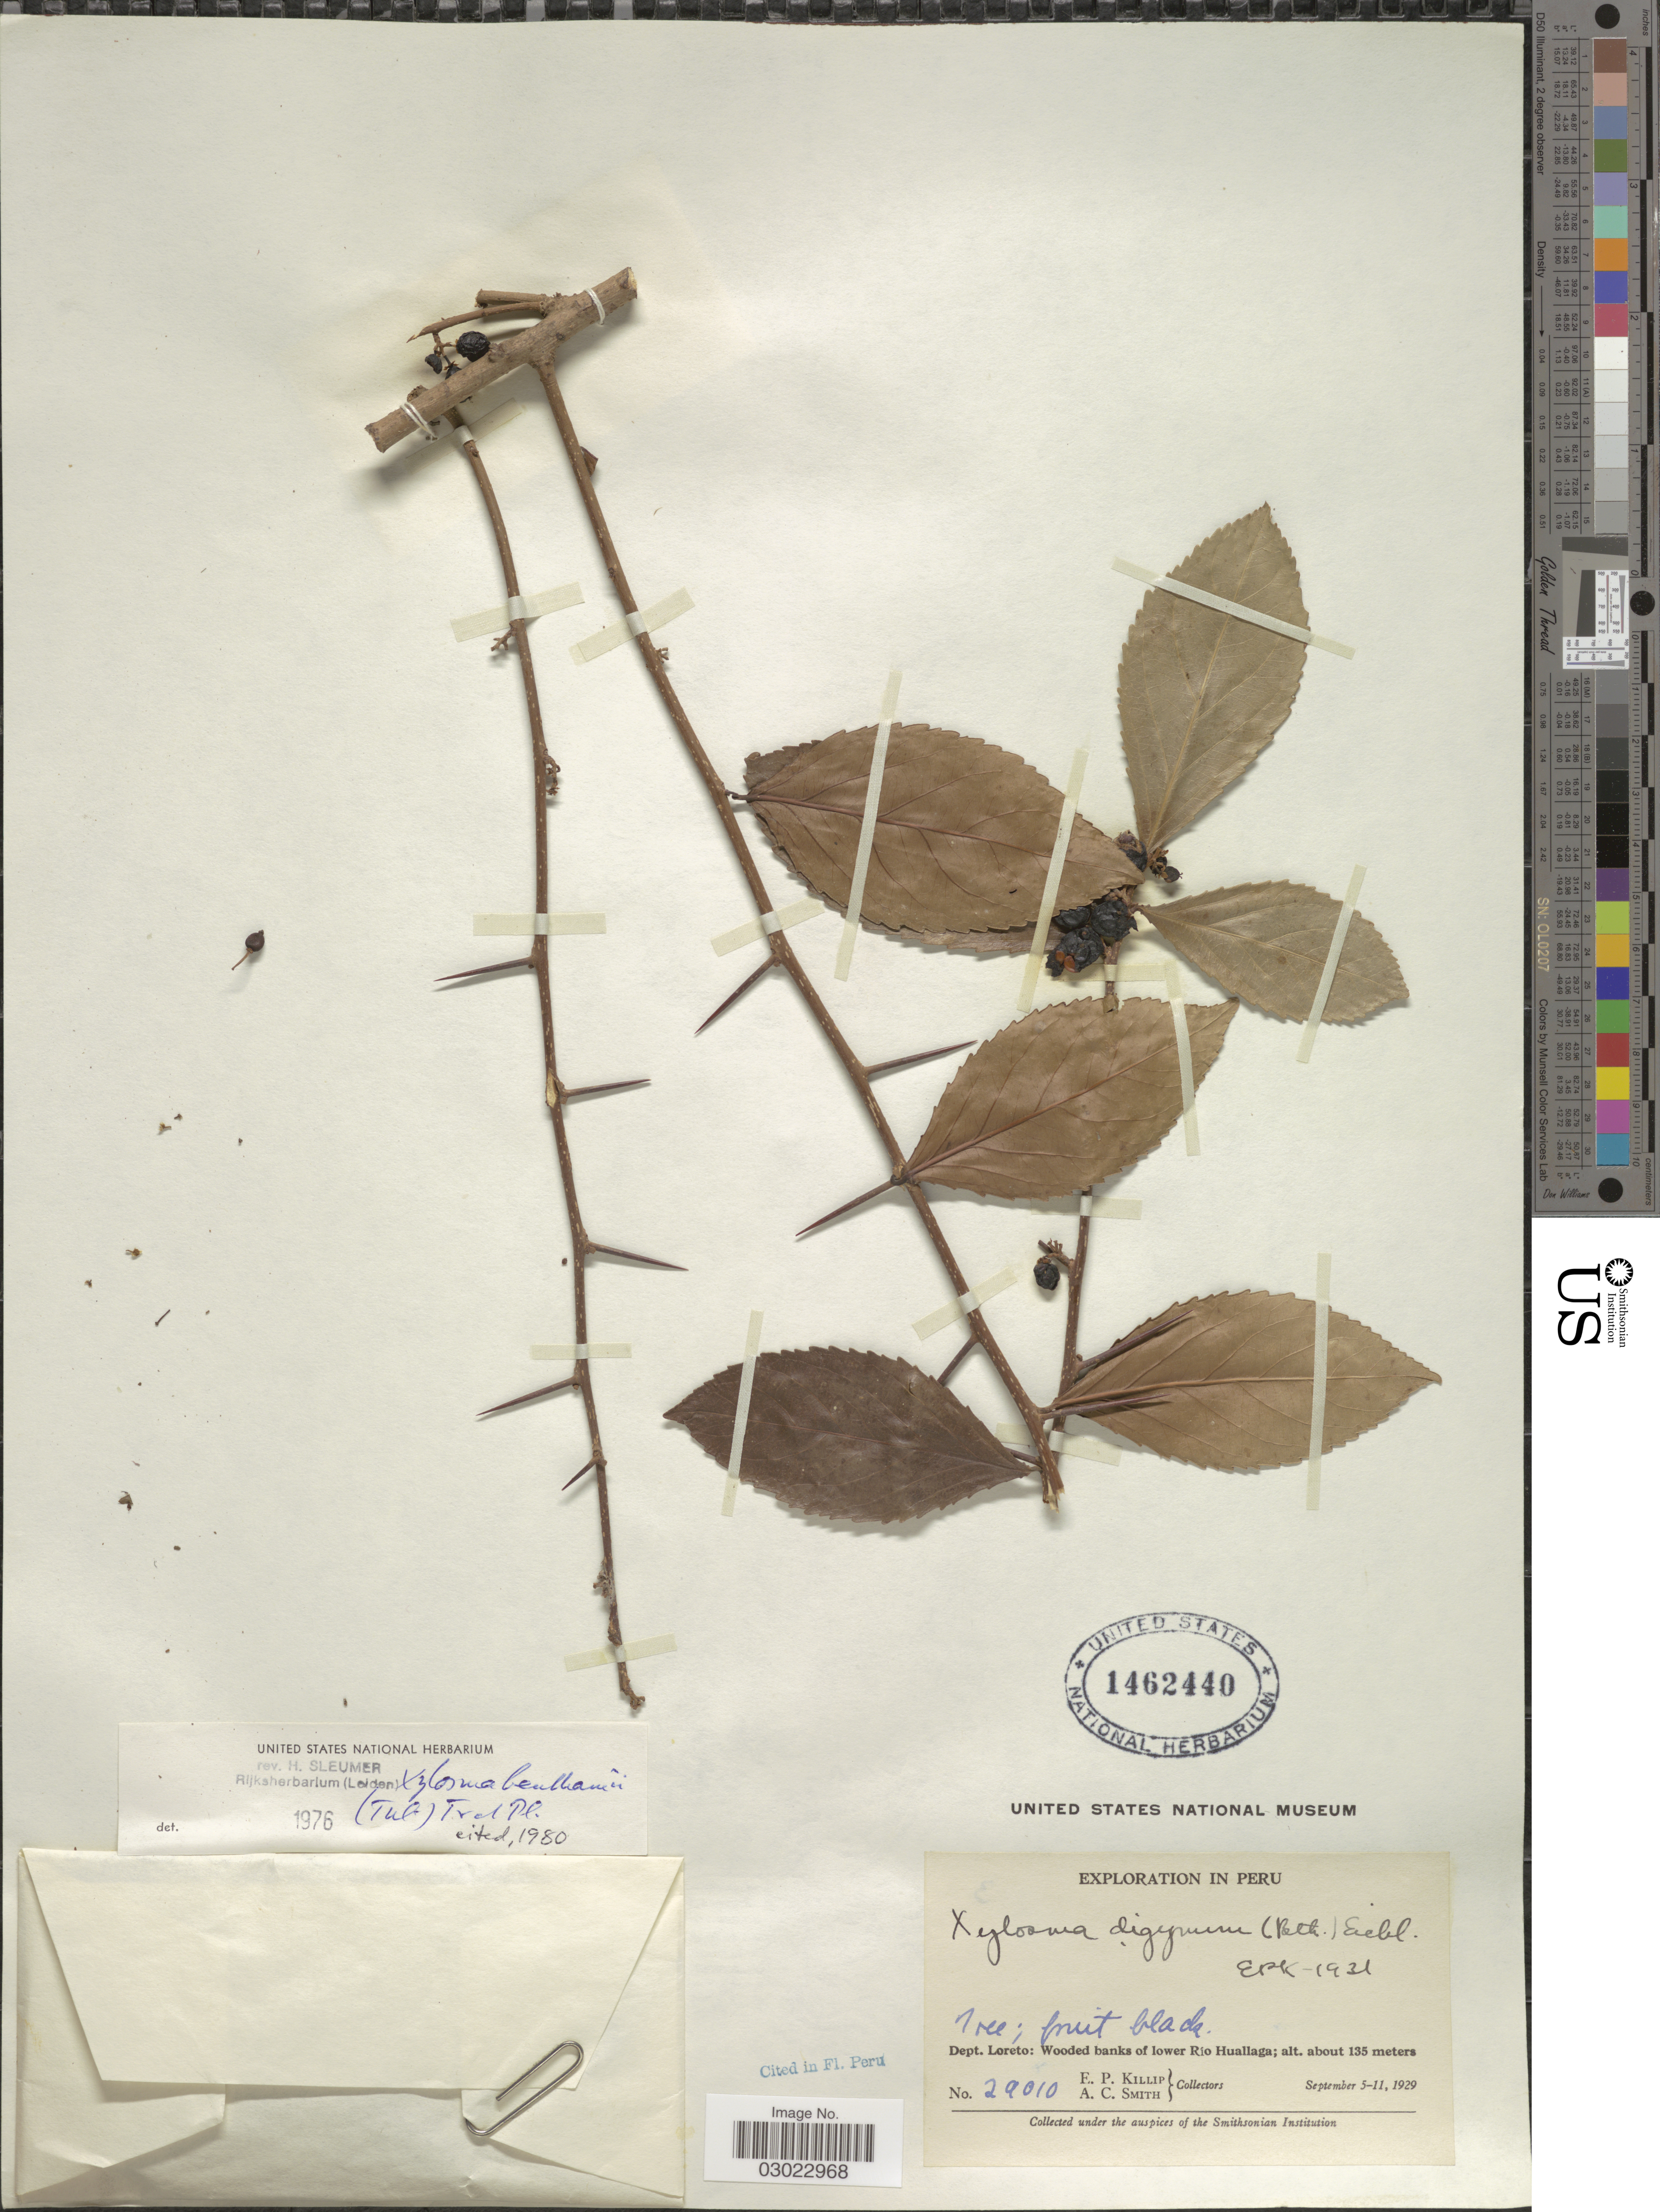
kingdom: Plantae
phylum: Tracheophyta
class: Magnoliopsida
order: Malpighiales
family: Salicaceae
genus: Xylosma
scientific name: Xylosma benthamii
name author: (Tul.) Triana & Planch.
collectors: E. P. Killip & A. C. Smith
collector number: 29010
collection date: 1929-09-05/1929-09-11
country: Peru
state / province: Loreto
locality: Dept. Loreto: Wooded banks of lower Río Huallaga.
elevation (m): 135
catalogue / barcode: US 1462440